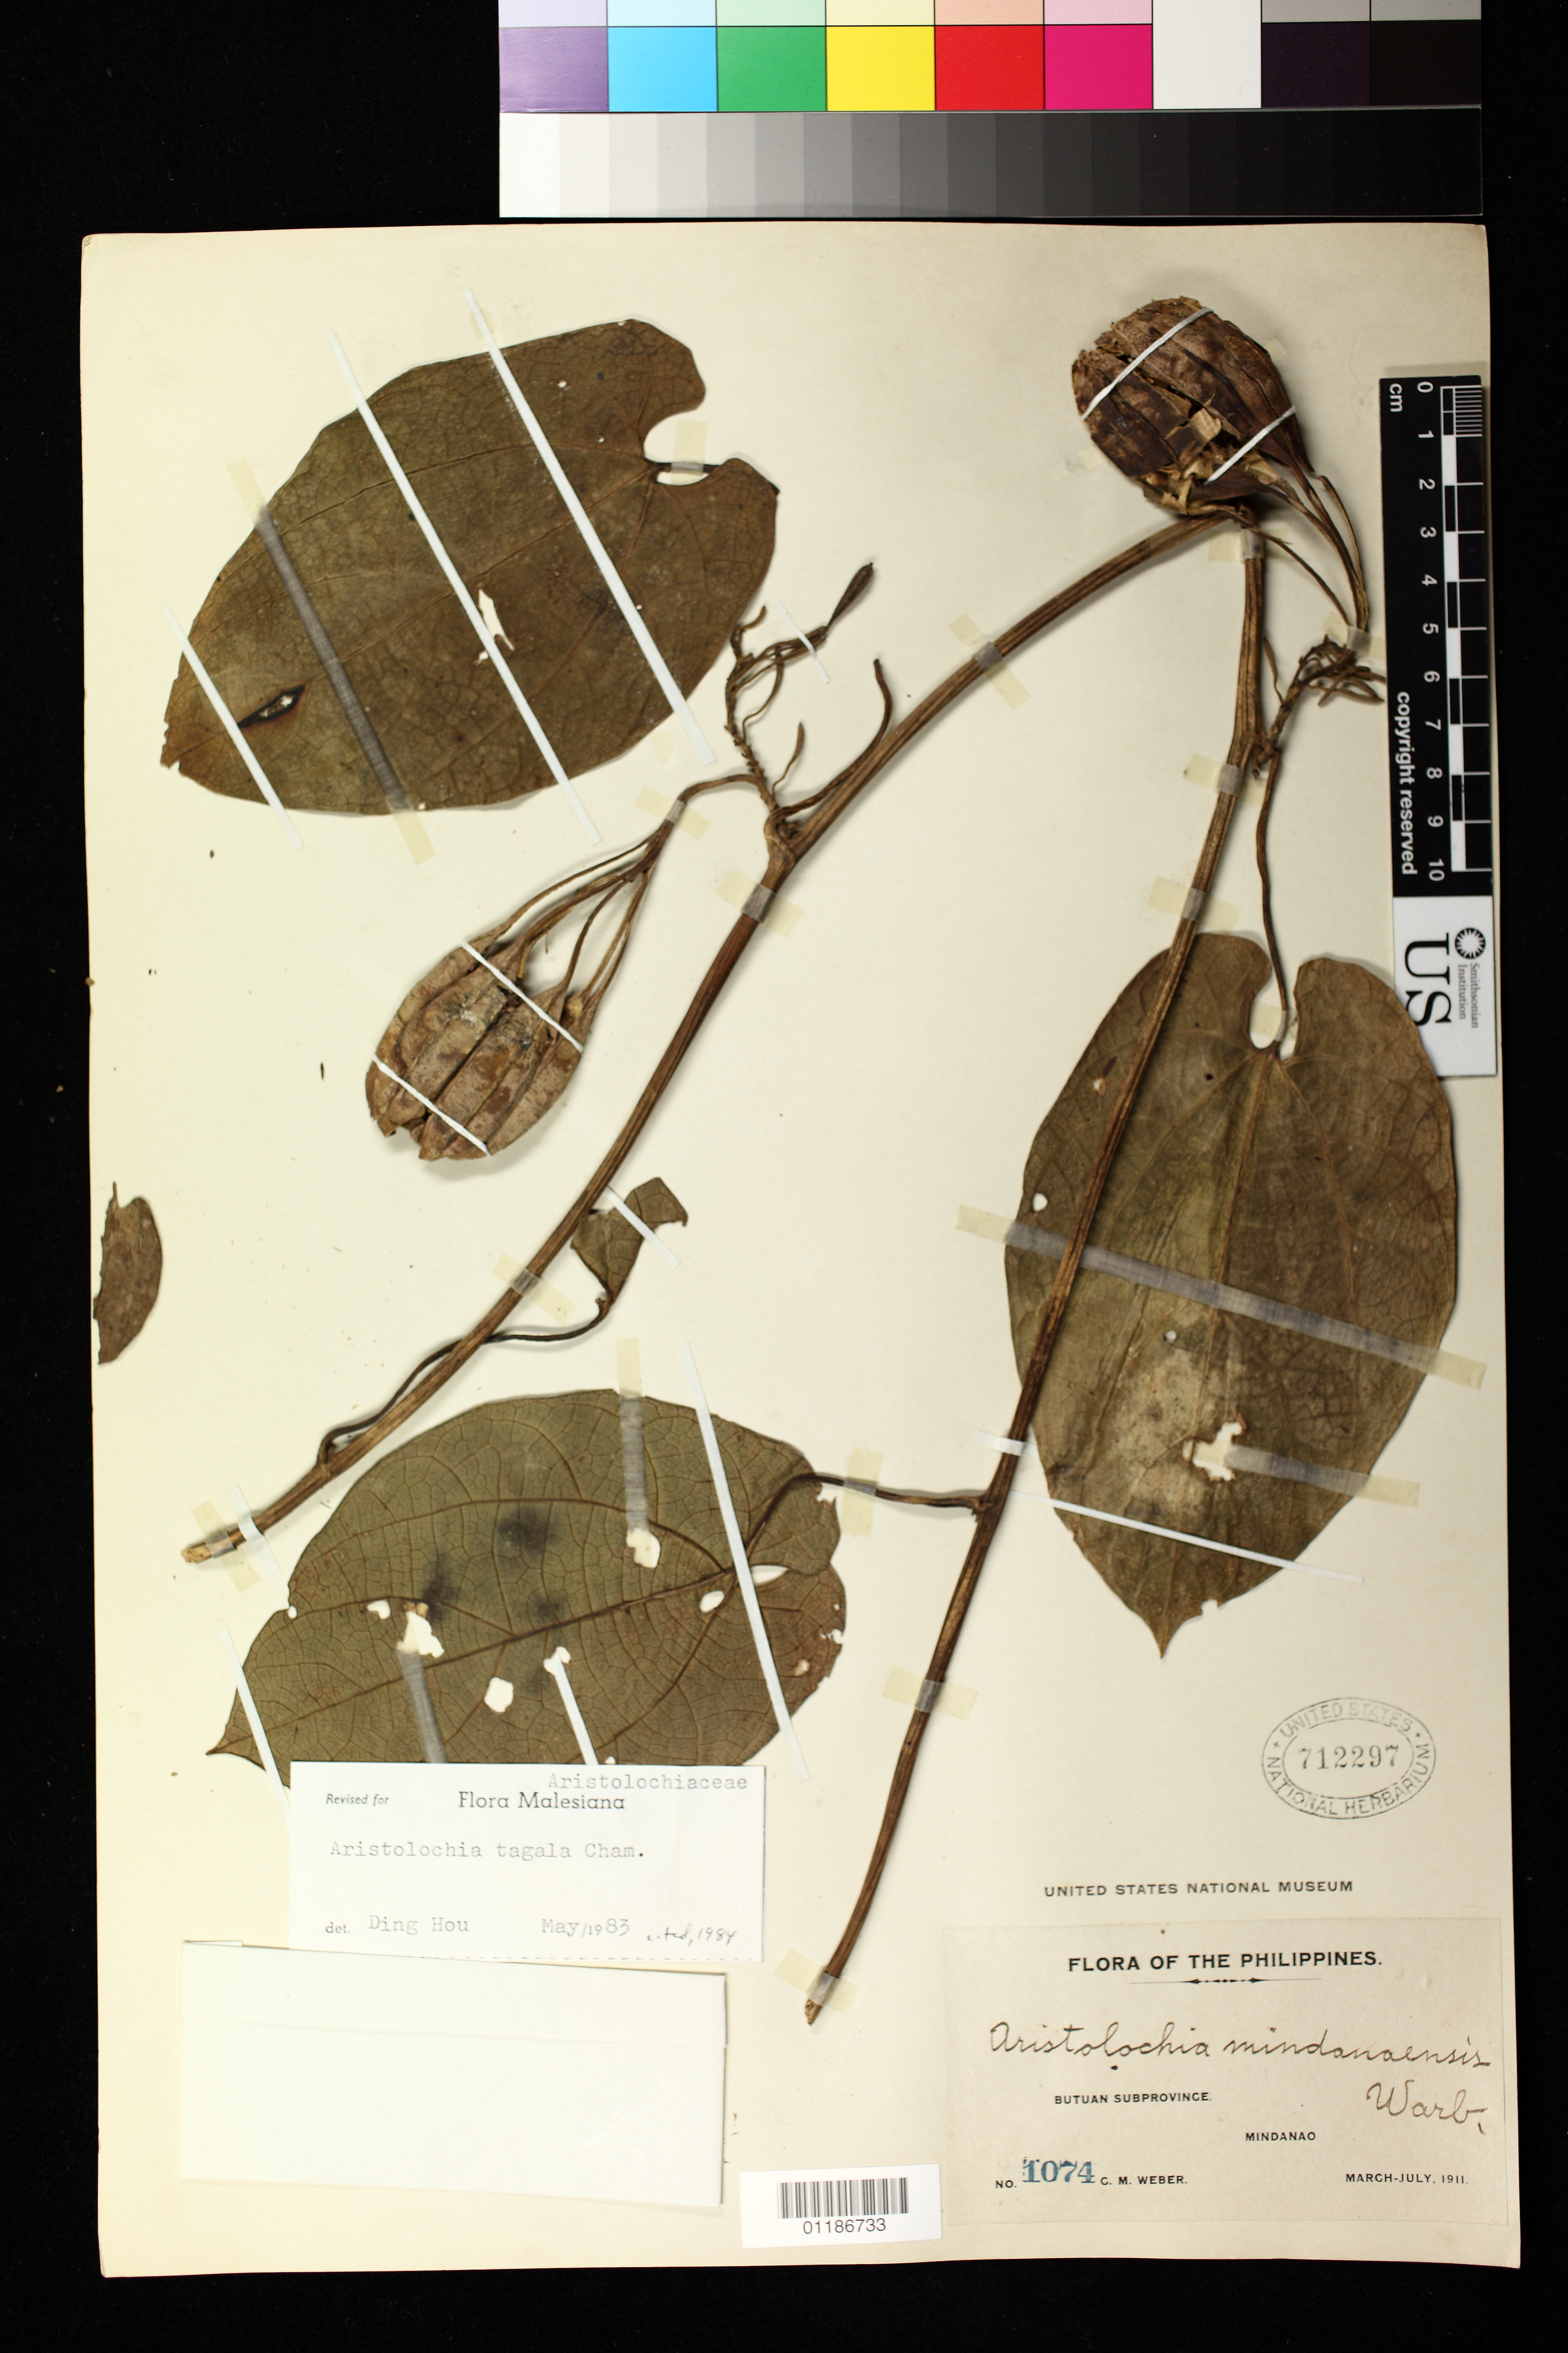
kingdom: Plantae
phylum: Tracheophyta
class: Magnoliopsida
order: Piperales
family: Aristolochiaceae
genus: Aristolochia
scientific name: Aristolochia tagala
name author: Cham.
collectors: C. M. Weber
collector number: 1074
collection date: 1911-03/1911-07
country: Philippines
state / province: Northern Mindanao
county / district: Bukidnon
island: Mindanao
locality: Mindanao Island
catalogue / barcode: US 712297